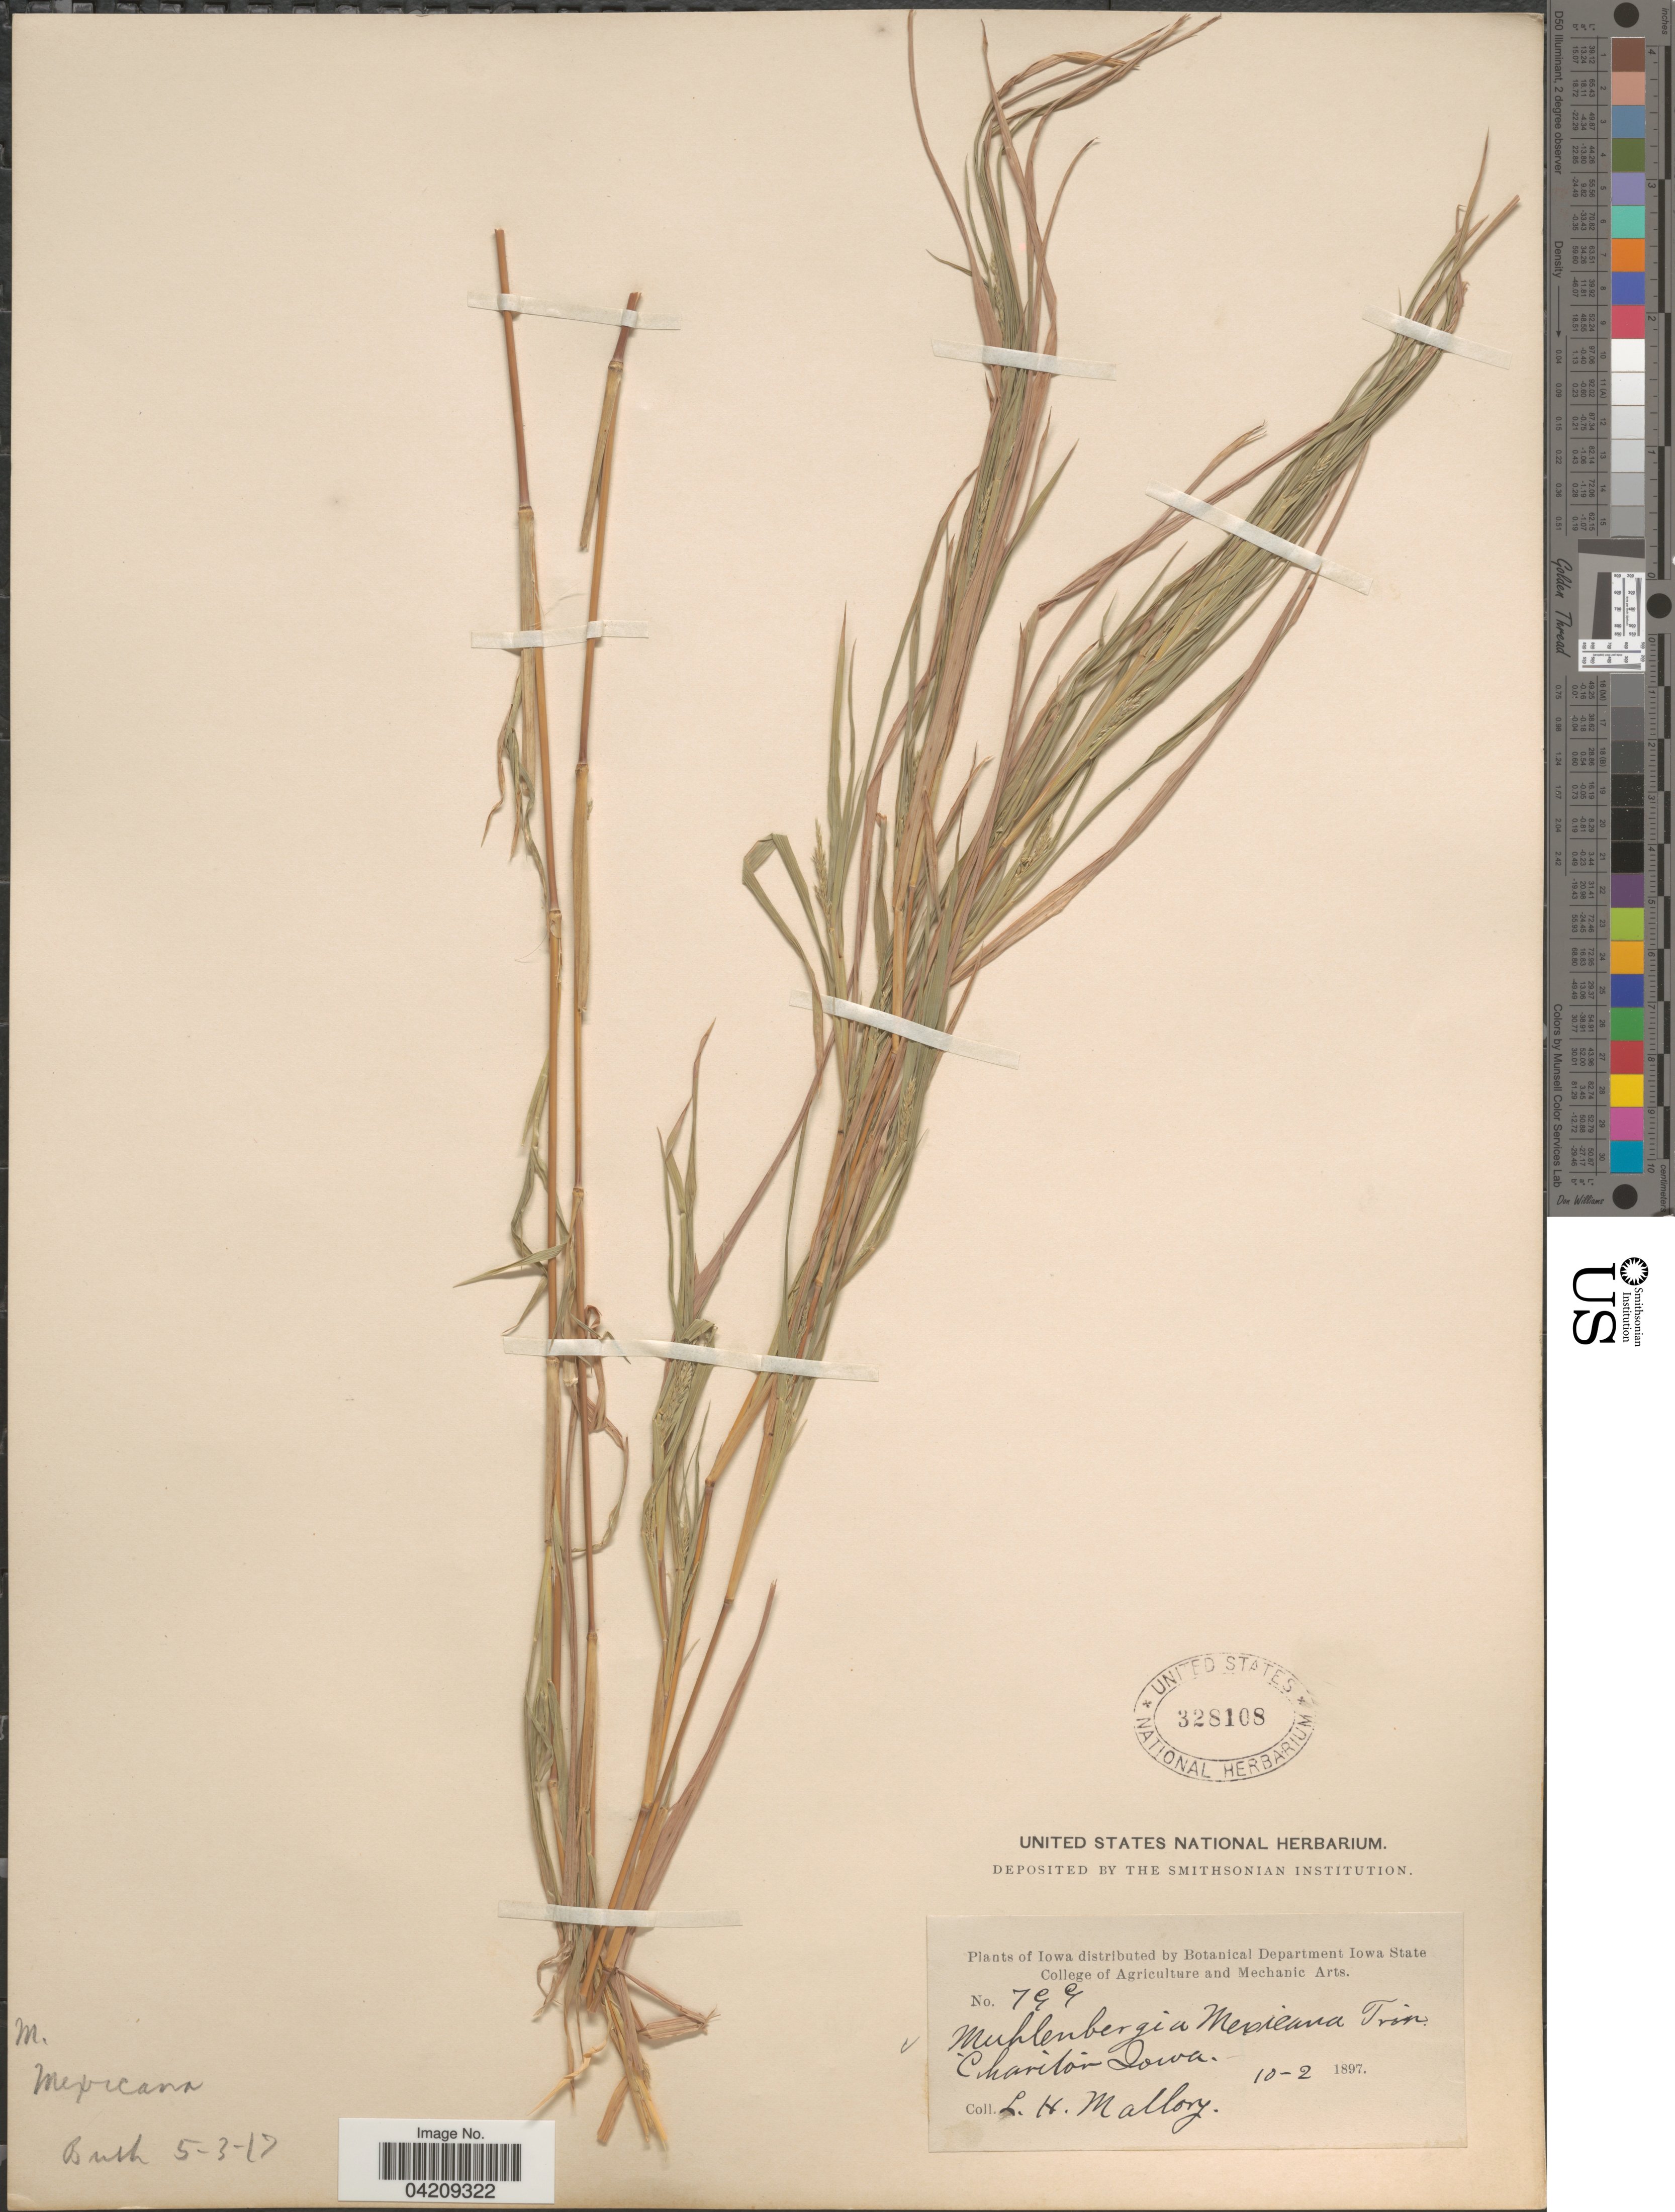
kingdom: Plantae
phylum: Tracheophyta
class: Liliopsida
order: Poales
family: Poaceae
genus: Muhlenbergia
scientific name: Muhlenbergia frondosa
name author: (Poir.) Fernald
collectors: L. Mallory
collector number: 799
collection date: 1897-10-02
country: United States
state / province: Iowa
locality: Chariton.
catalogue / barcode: US 328108